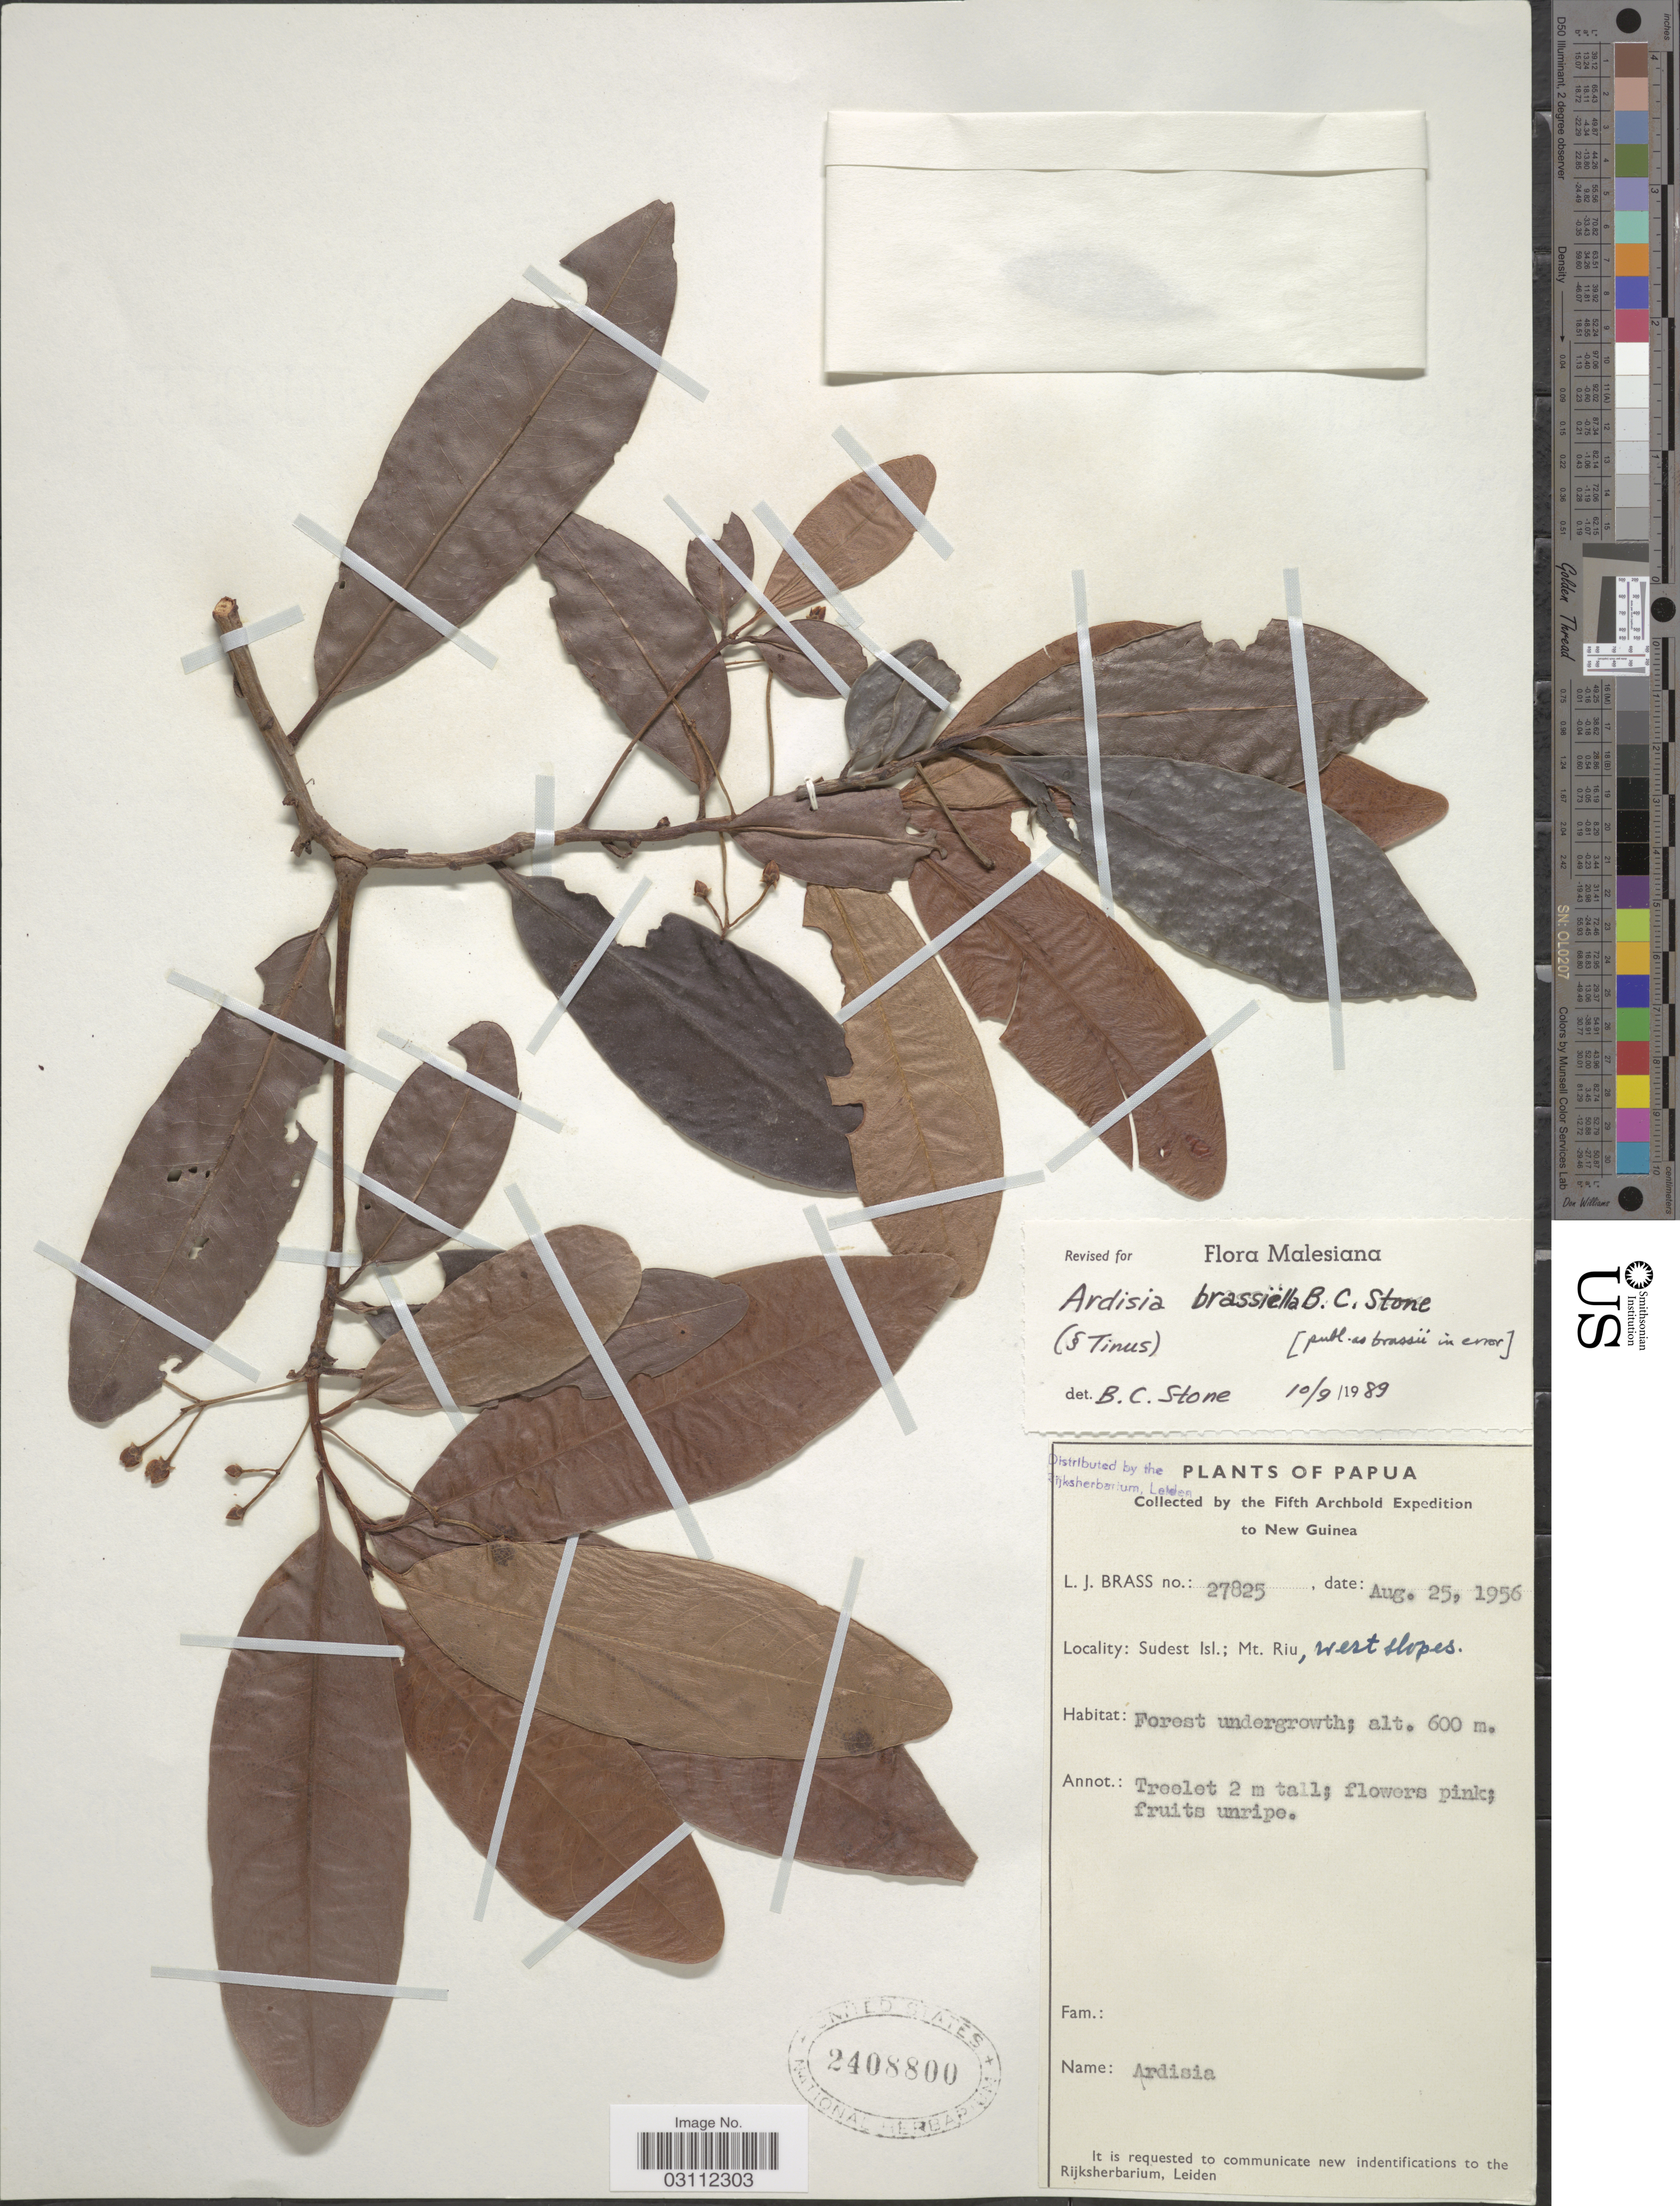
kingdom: Plantae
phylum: Tracheophyta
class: Magnoliopsida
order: Ericales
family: Primulaceae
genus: Ardisia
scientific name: Ardisia brassiella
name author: B.C. Stone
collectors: L. J. Brass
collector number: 27825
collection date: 1956-08-25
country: Papua New Guinea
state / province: Milne Bay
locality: New Guinea. Sudest Isl.; Mt. Riu, West slopes.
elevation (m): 600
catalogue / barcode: US 2408800